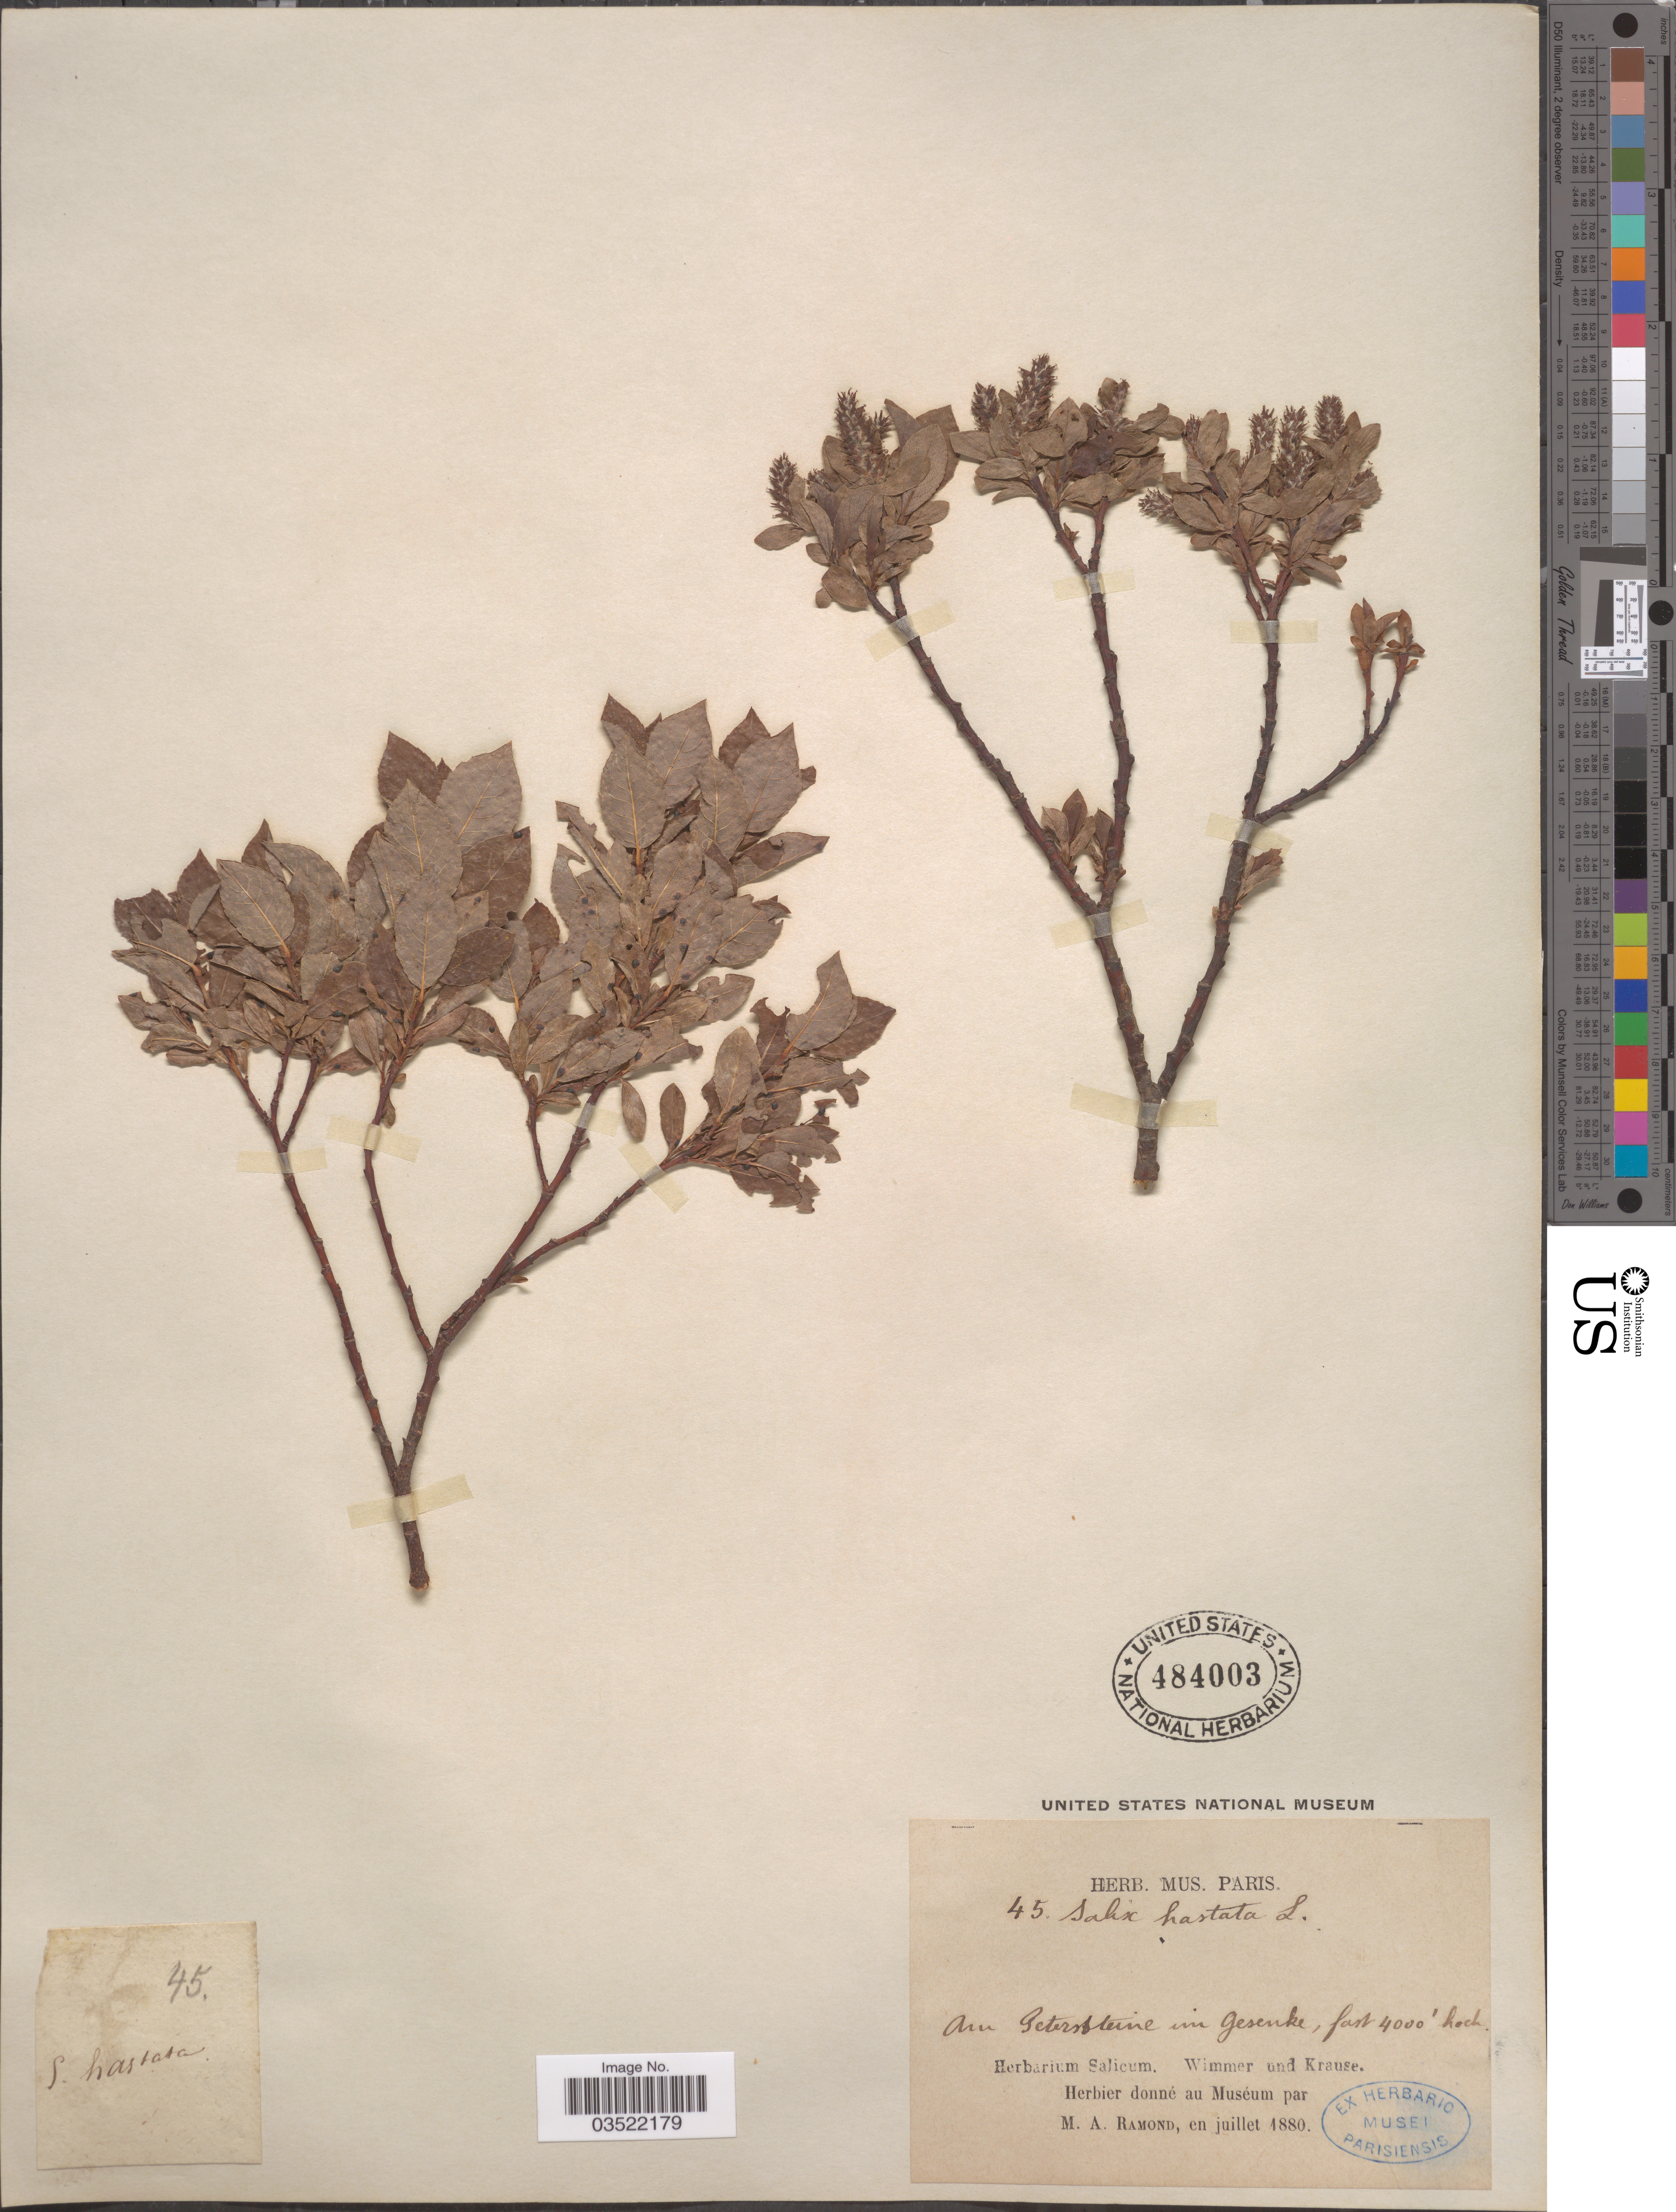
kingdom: Plantae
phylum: Tracheophyta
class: Magnoliopsida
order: Malpighiales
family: Salicaceae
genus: Salix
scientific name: Salix hastata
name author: L.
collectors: Wimmer & -- Krause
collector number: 45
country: Poland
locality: Am Peterssteine im Gesenke.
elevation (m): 1219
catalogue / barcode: US 484003